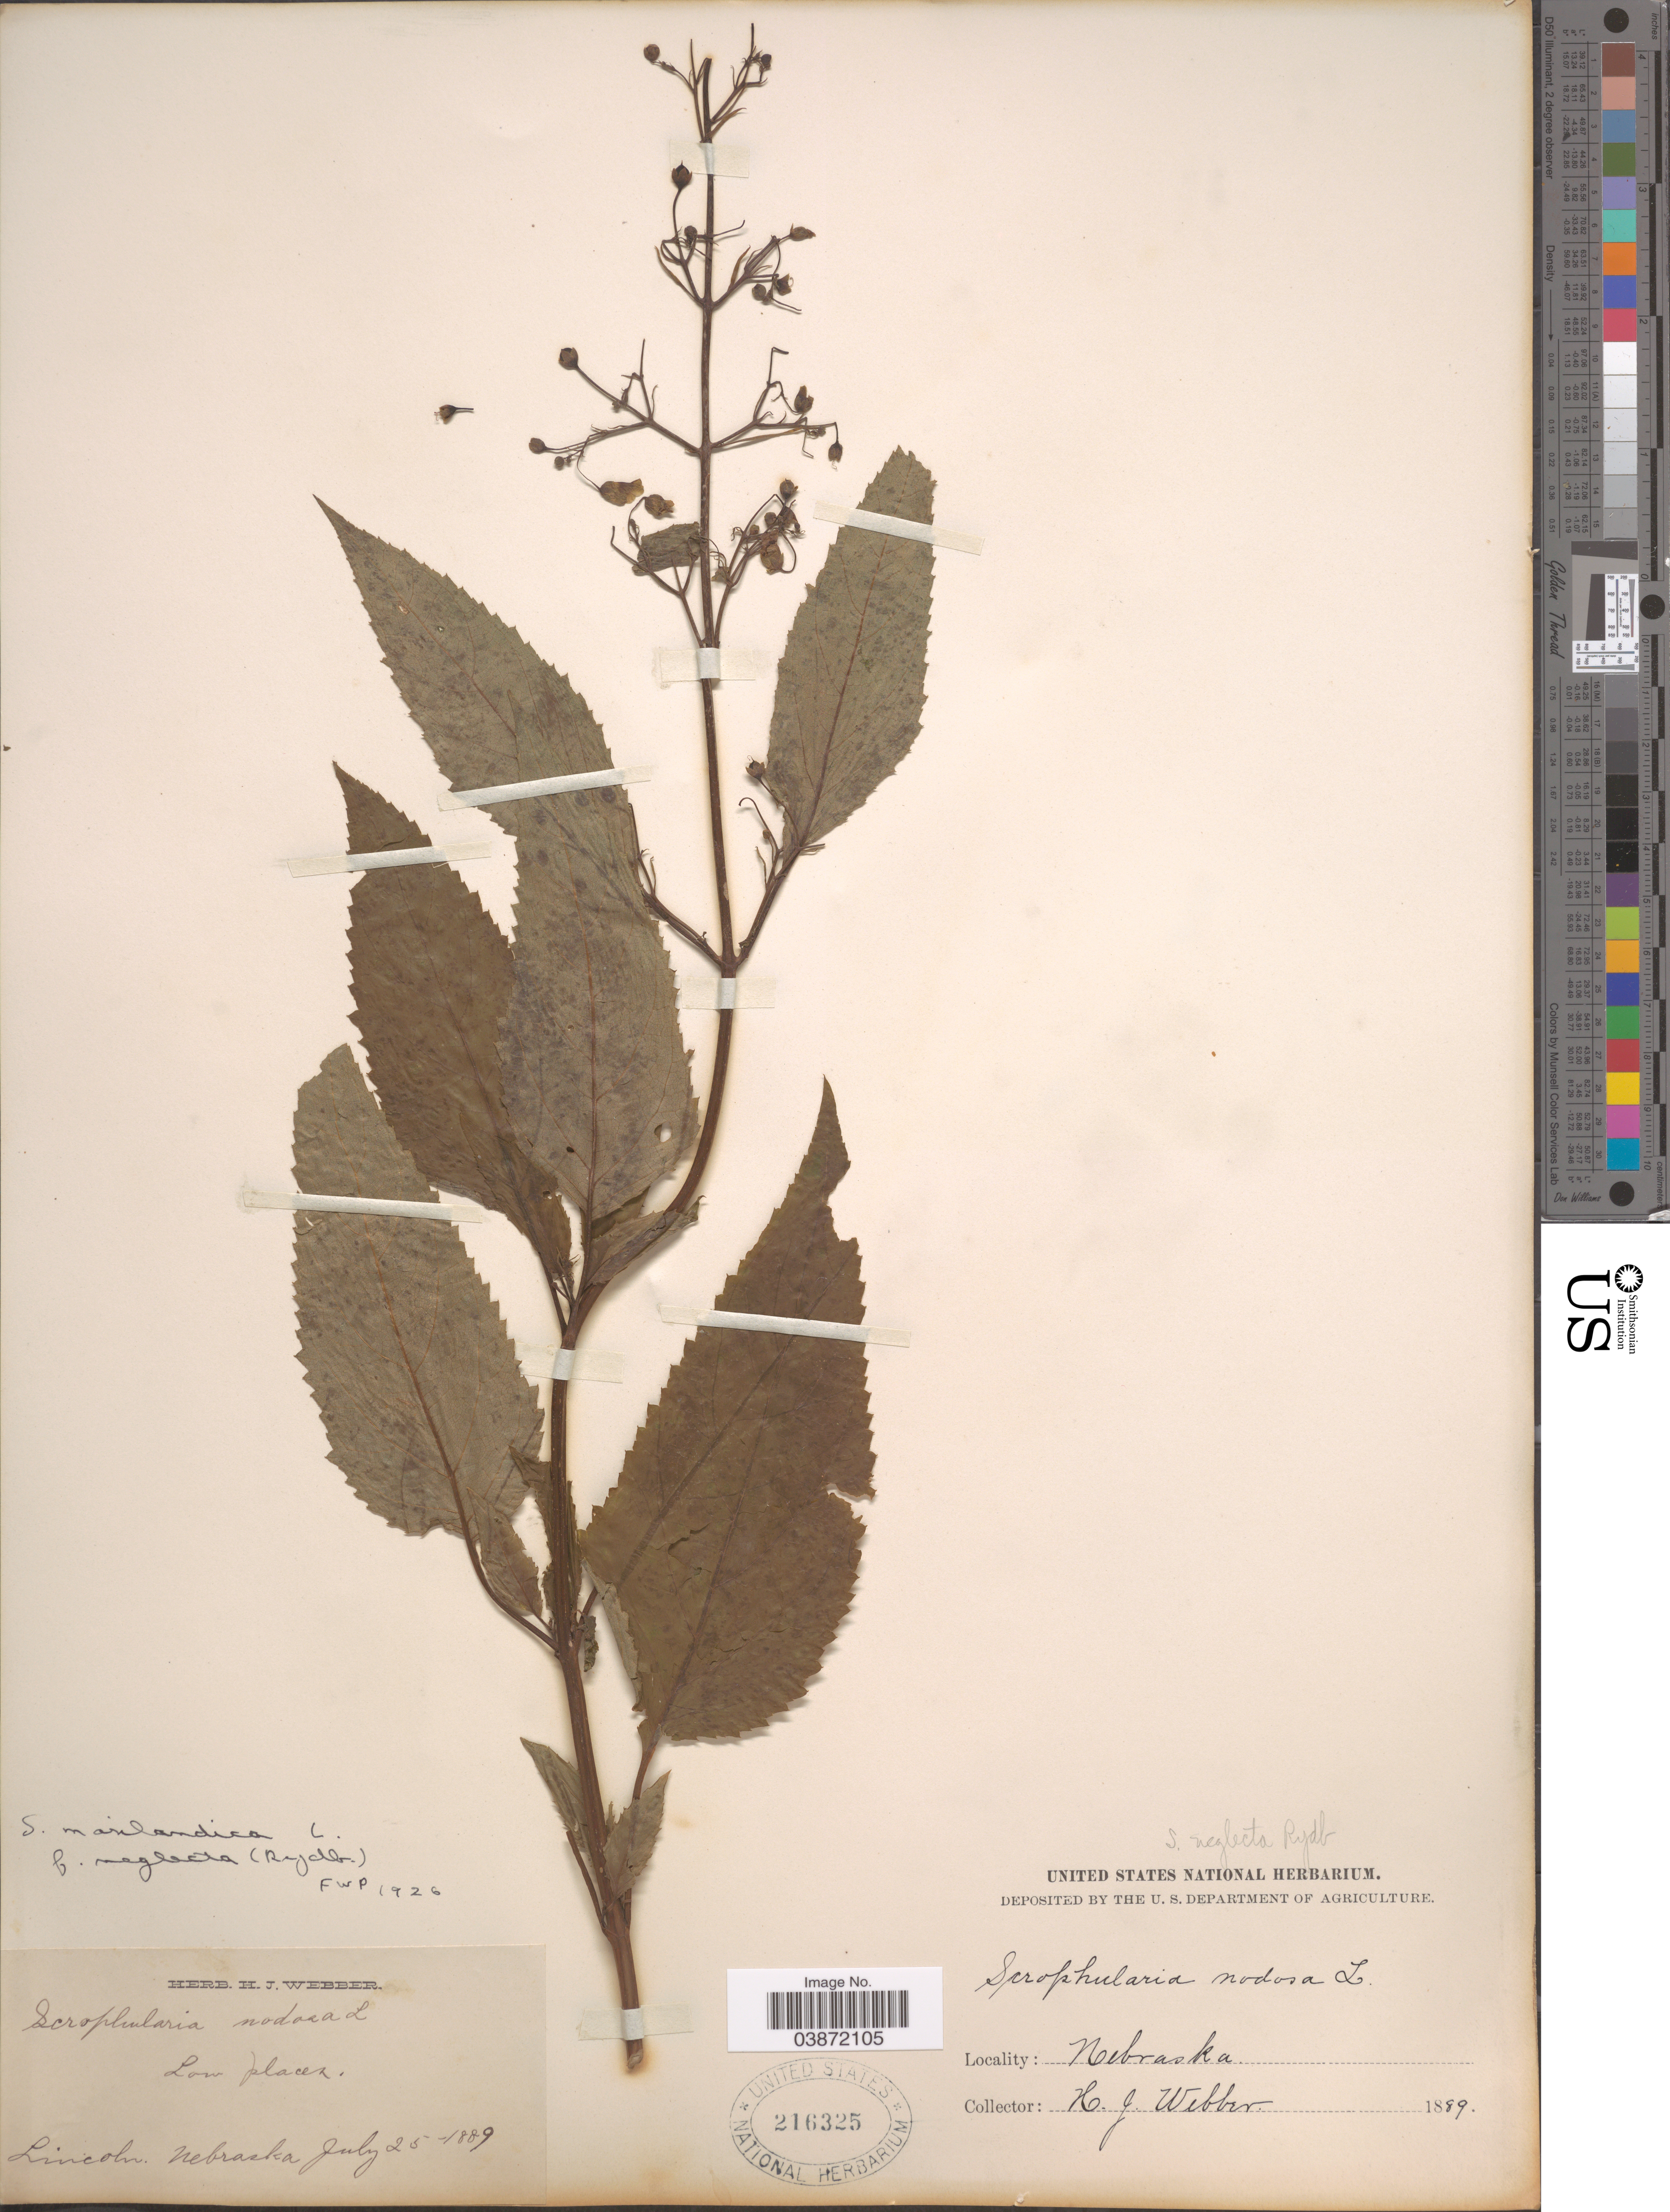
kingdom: Plantae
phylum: Tracheophyta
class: Magnoliopsida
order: Lamiales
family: Scrophulariaceae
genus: Scrophularia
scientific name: Scrophularia marylandica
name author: Georgi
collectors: H. Webber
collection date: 1889-07-25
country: United States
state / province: Nebraska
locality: Lincoln Nebraska.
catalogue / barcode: US 216325